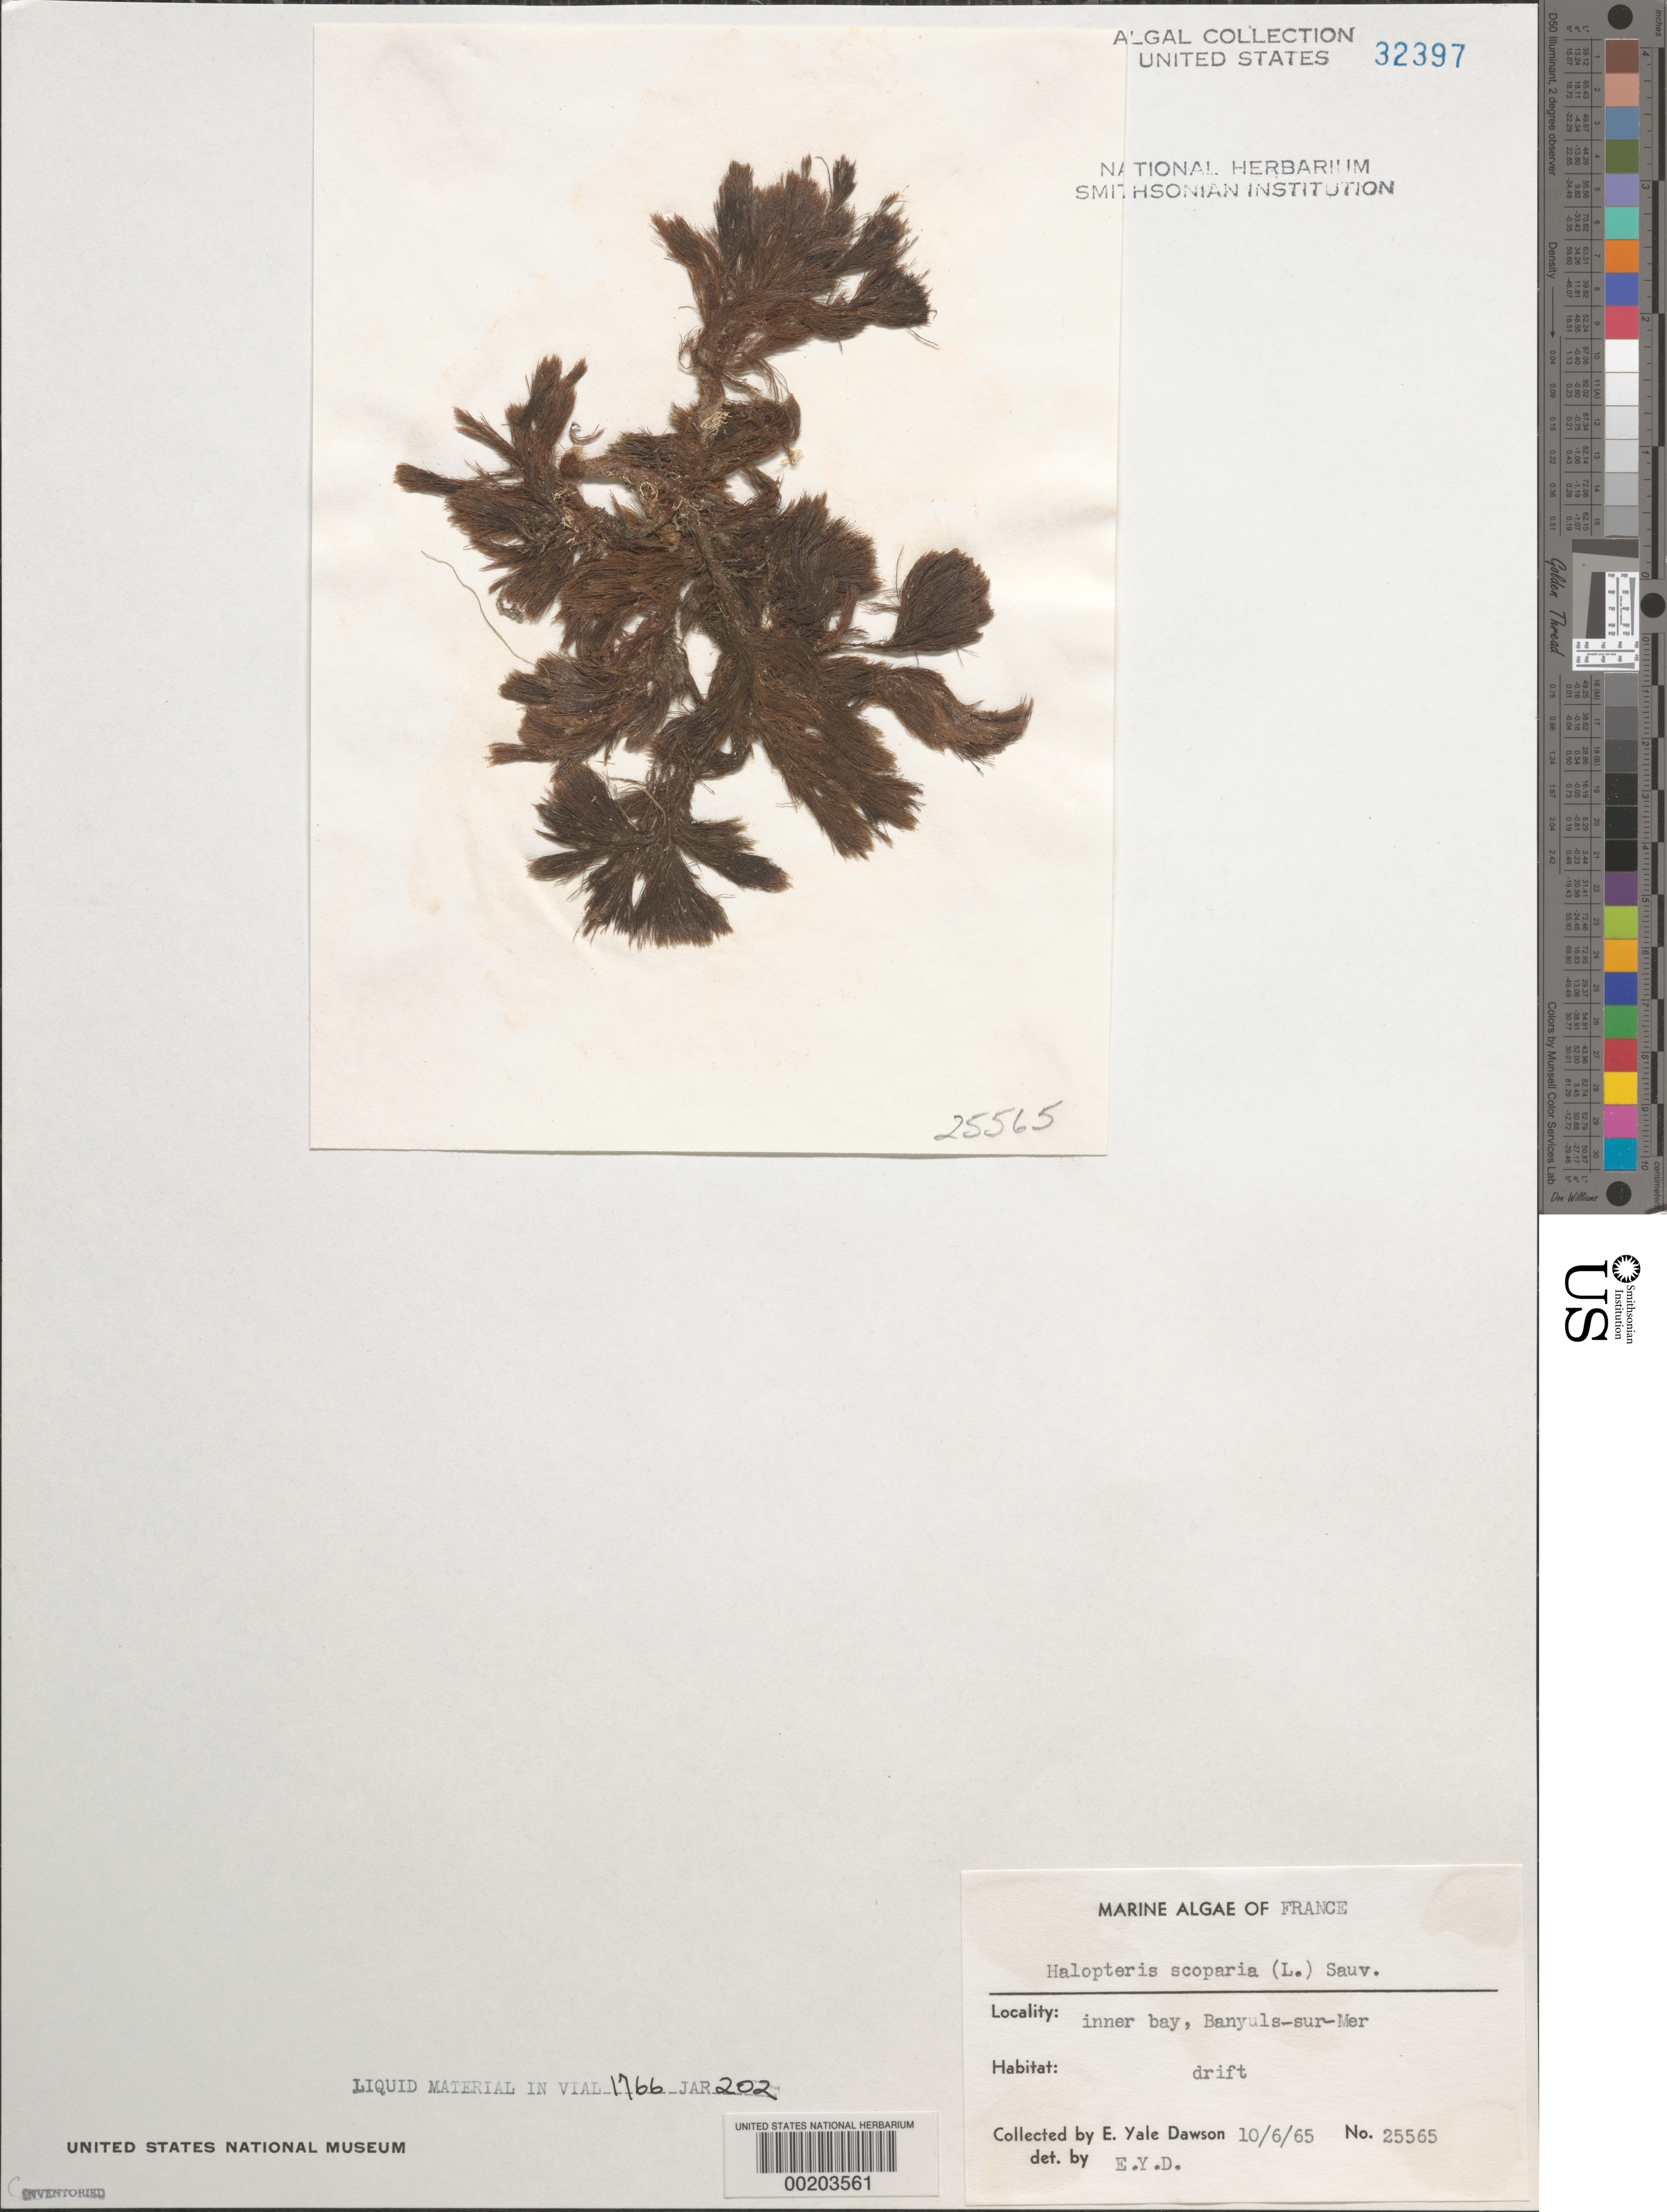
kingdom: Chromista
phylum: Ochrophyta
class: Phaeophyceae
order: Sphacelariales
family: Stypocaulaceae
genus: Halopteris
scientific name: Halopteris scoparia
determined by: Dawson, E. Y.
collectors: E. Y. Dawson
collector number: EYD 25565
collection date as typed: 06 Oct 1965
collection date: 1965-10-06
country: France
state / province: Occitanie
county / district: Pyrénées-Orientales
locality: Banyuls-sur-Mer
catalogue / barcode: US 32397